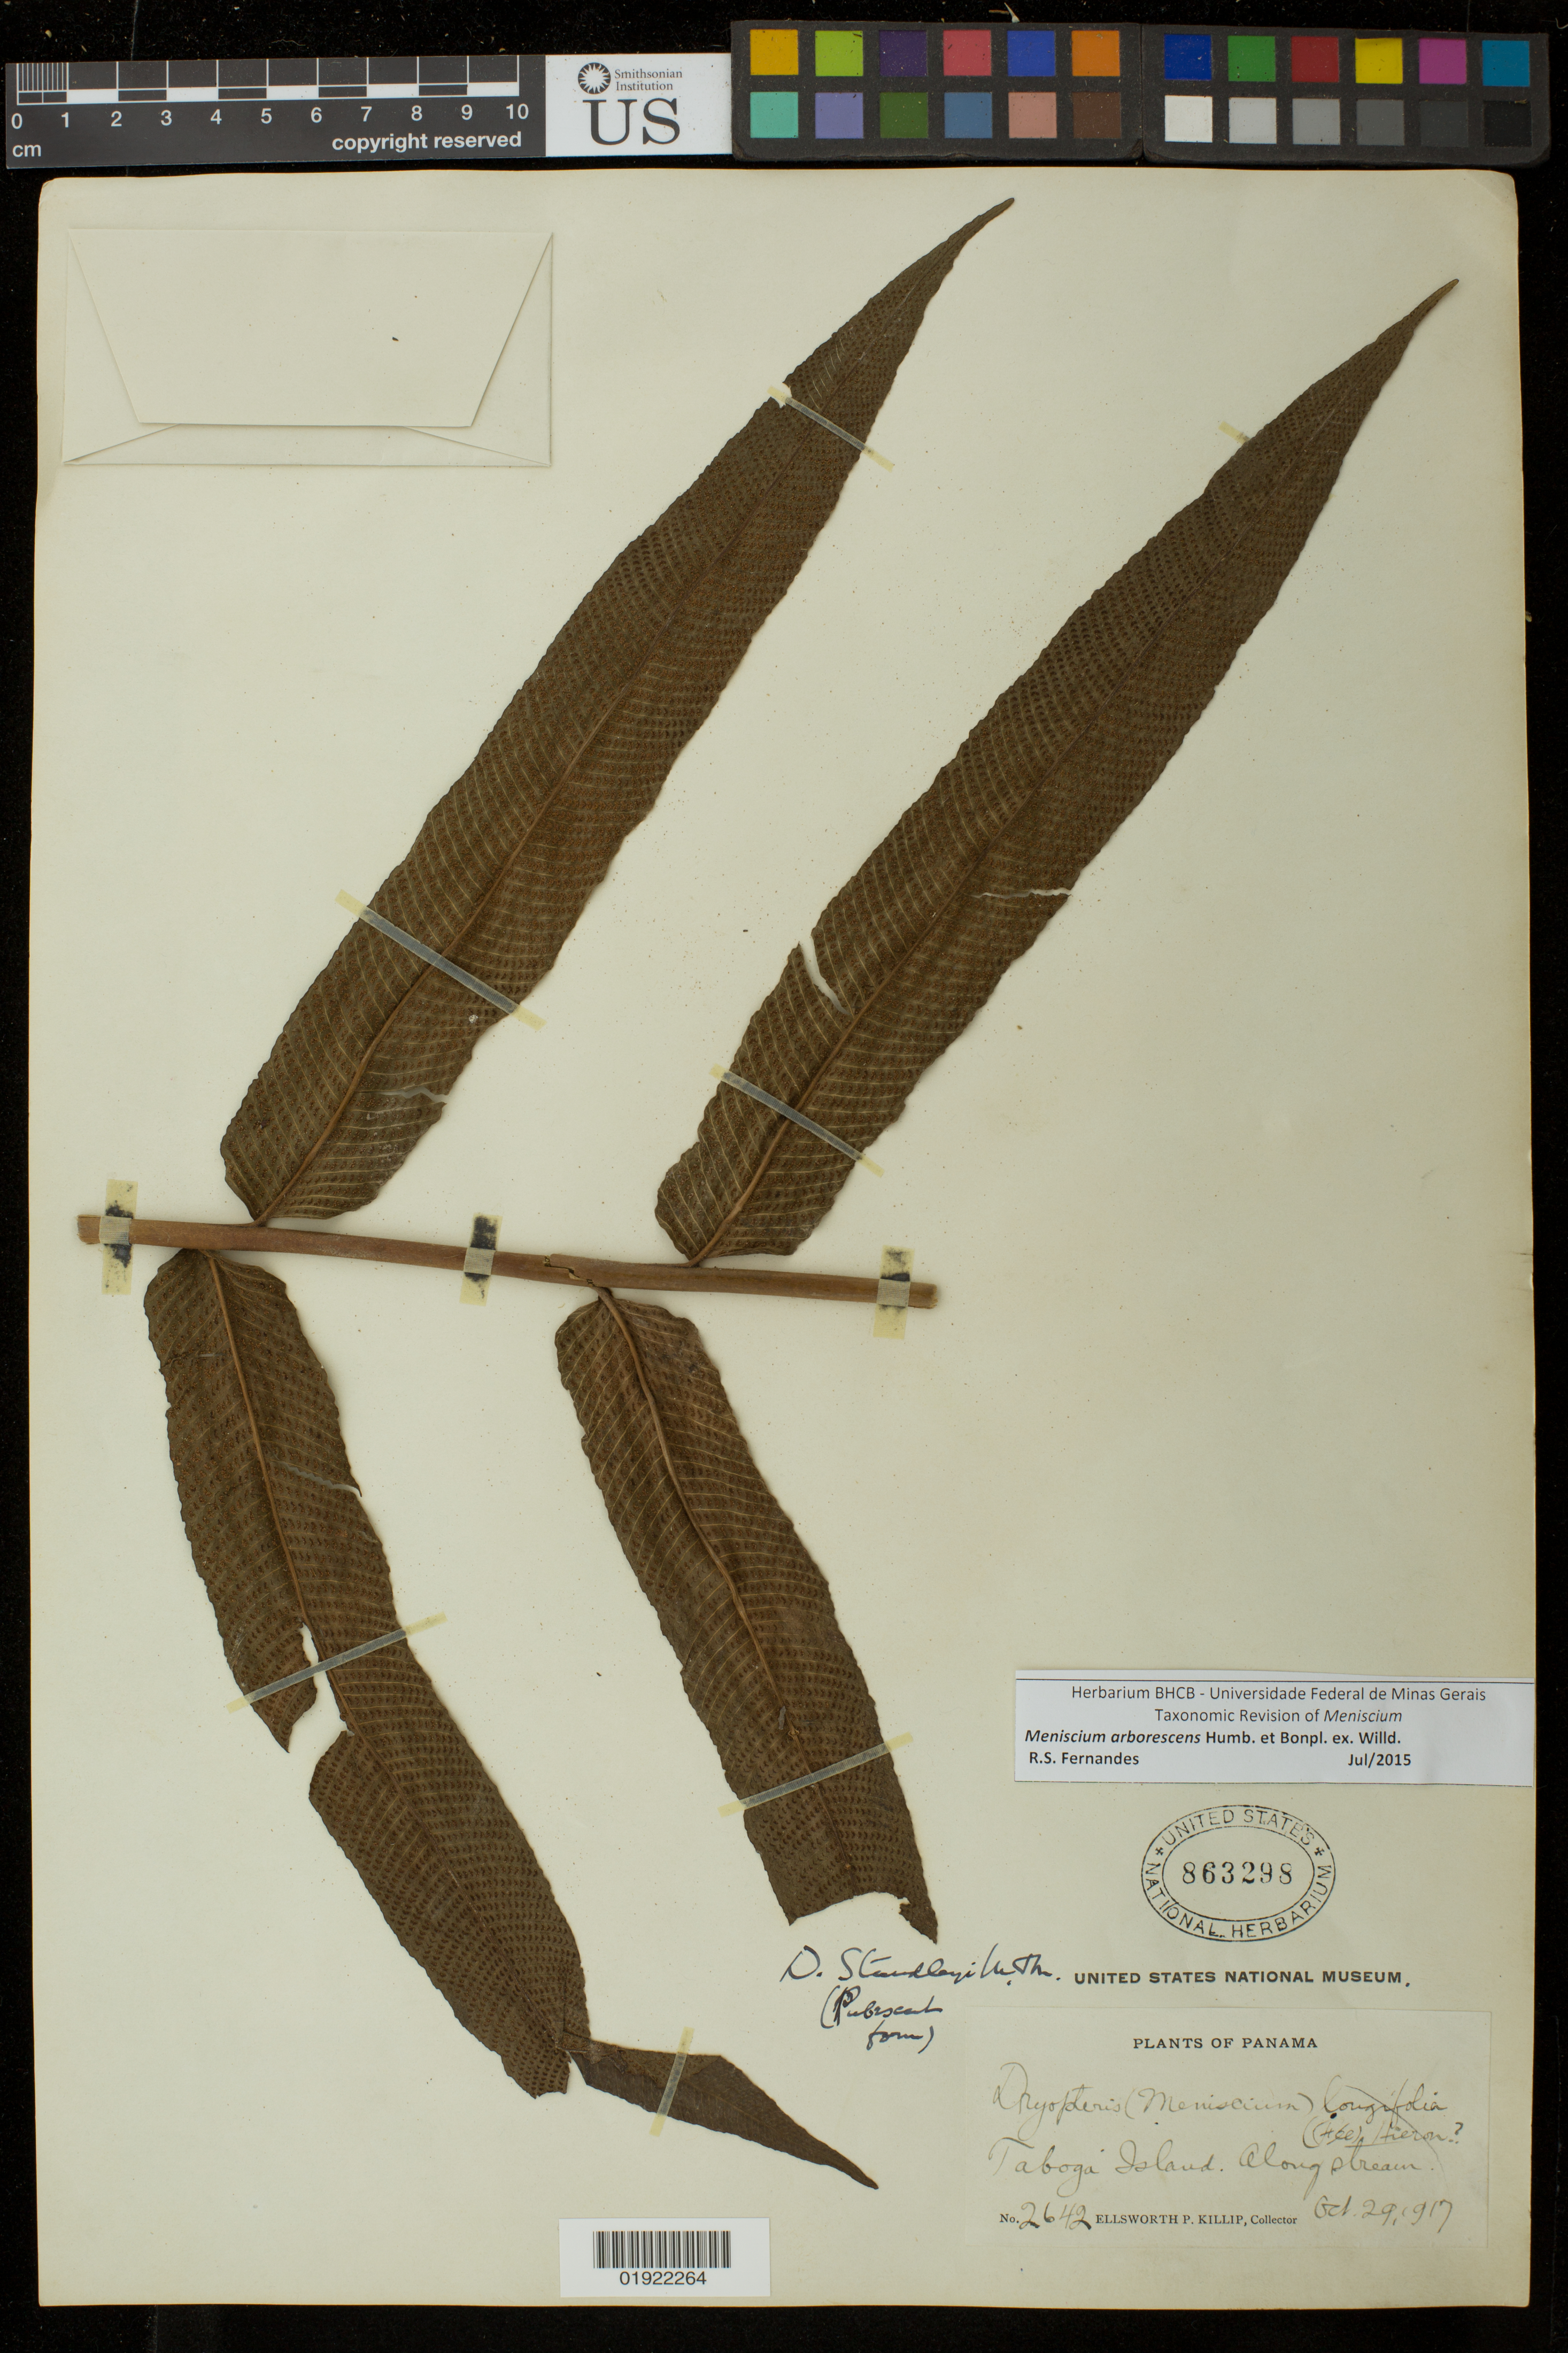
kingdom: Plantae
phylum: Tracheophyta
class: Polypodiopsida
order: Polypodiales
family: Thelypteridaceae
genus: Meniscium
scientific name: Meniscium arborescens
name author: Humb. & Bonpl. ex Willd.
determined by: Fernandes, R. S.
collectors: E. P. Killip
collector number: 2642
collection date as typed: Oct. 29, 1917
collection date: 1917-10-29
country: Panama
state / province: Panamá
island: Taboga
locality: Taboga Island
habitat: along stream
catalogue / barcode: US 863298